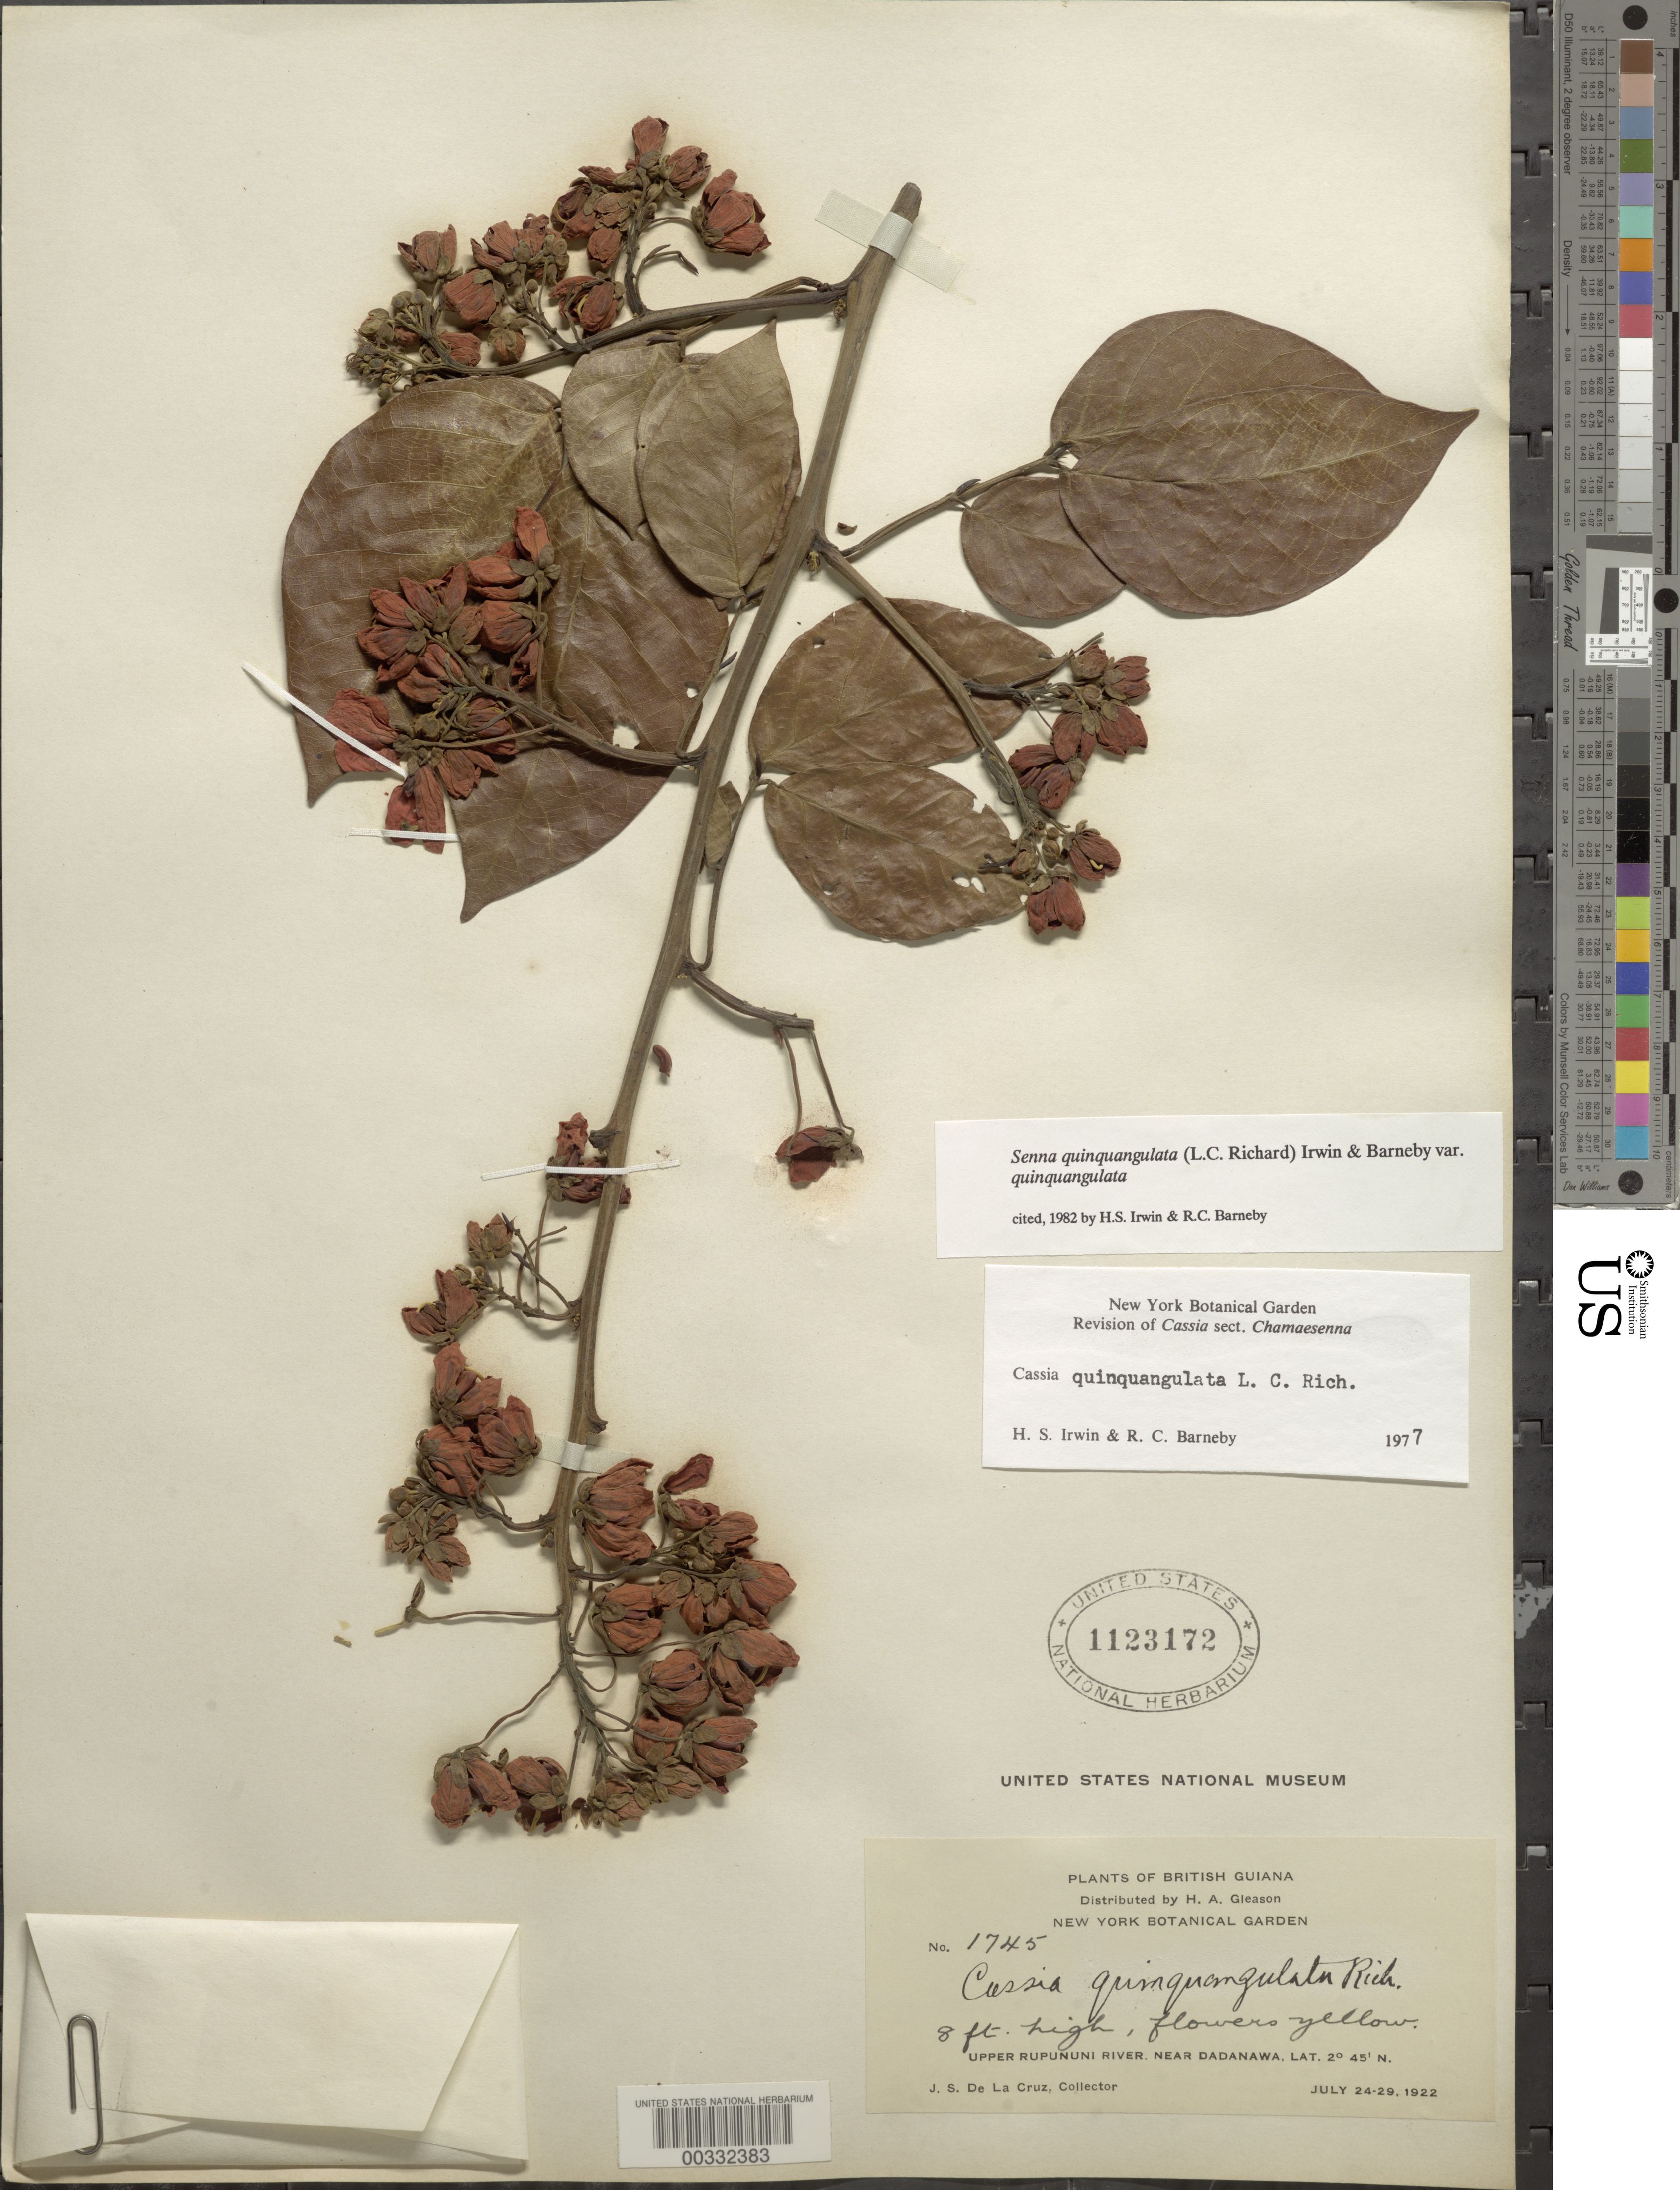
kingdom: Plantae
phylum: Tracheophyta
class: Magnoliopsida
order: Fabales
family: Fabaceae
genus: Senna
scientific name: Senna quinquangulata var. quinquangulata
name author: H.S. Irwin & Barneby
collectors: J. S. de la Cruz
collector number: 1745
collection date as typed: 24 Jul 1922 to 29 Jul 1922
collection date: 1922-07-24/1922-07-29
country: Guyana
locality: Upper rupununi river near dadanawa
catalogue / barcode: US 1123172